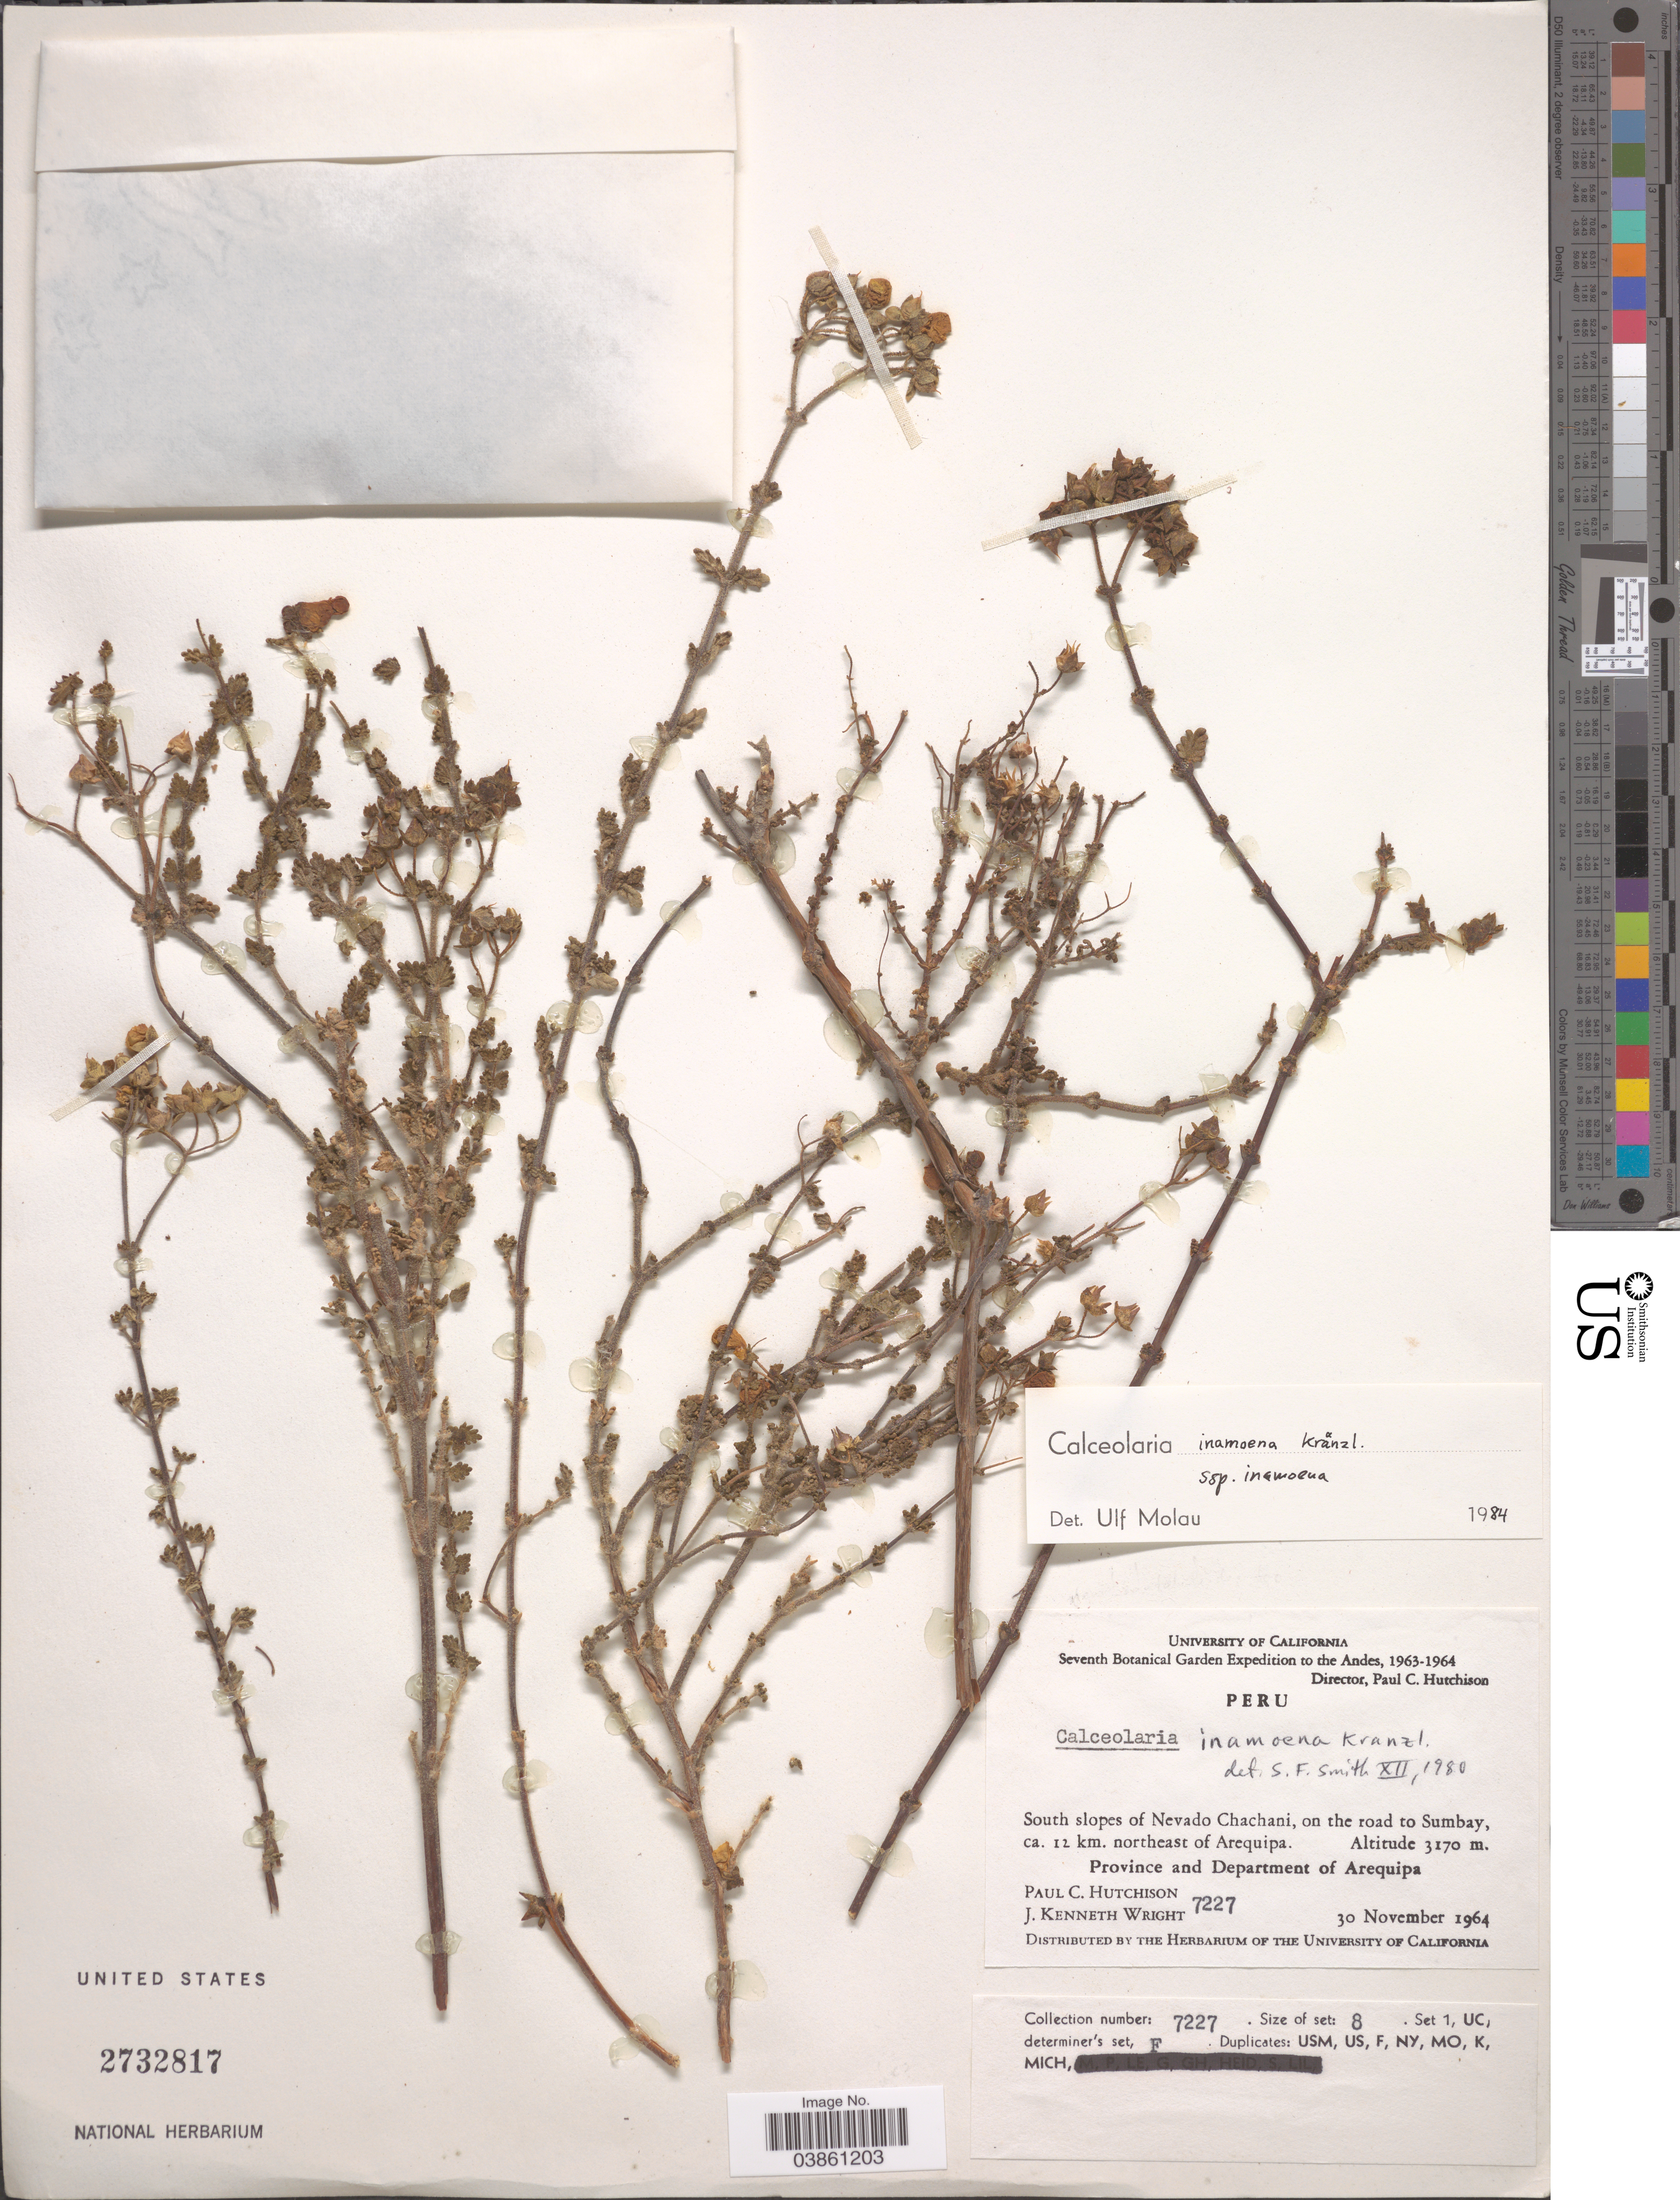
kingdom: Plantae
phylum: Tracheophyta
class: Magnoliopsida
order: Lamiales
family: Calceolariaceae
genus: Calceolaria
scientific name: Calceolaria inamoena subsp. inamoena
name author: Kraenzl.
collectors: P. C. Hutchison & J. K. Wright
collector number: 7227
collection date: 1964-11-30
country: Peru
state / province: Arequipa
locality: The Andes. South slopes of Nevado Chachani, on the road to Sumbay, ca. 12 km. northeast of Arequipa. Province and Department of Arequipa.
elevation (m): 3170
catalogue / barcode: US 2732817